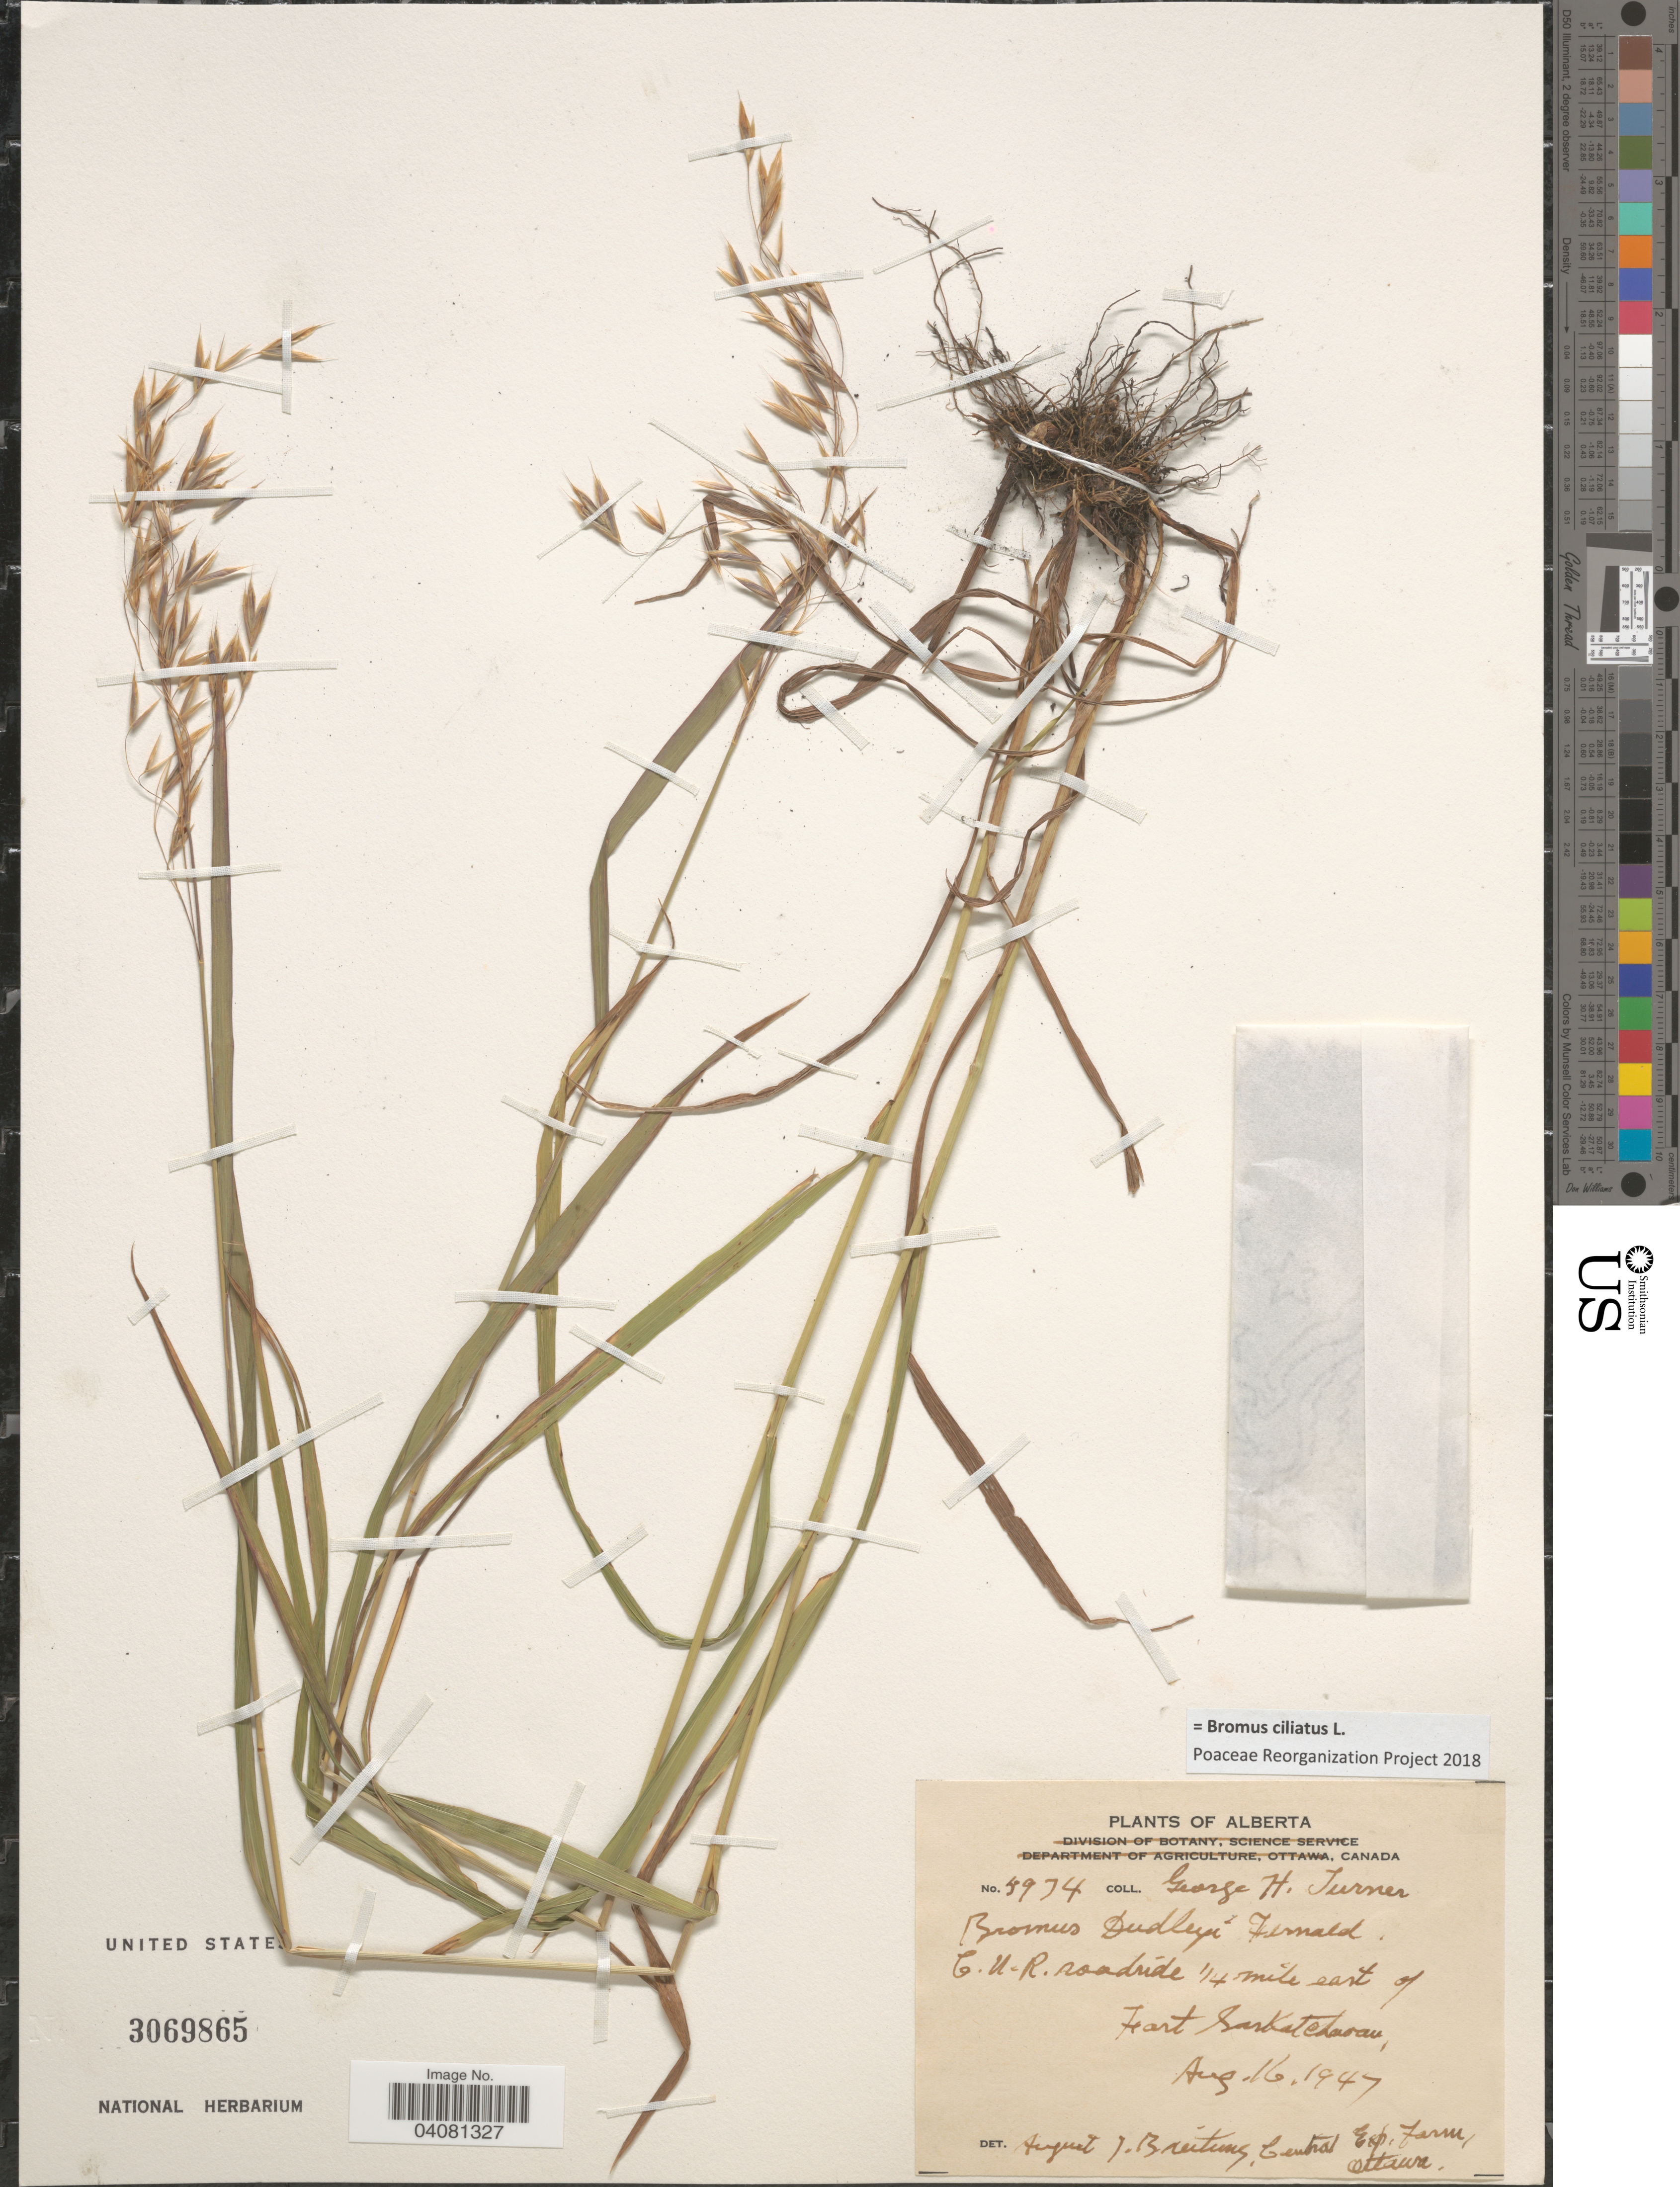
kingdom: Plantae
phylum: Tracheophyta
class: Liliopsida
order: Poales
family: Poaceae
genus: Bromus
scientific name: Bromus ciliatus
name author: L.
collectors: G. H. Turner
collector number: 4934*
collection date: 1947-08-16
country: Canada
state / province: Alberta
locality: C.U.R. roadside ¼ mile east of Fort Saskatchewan.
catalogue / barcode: US 3069865